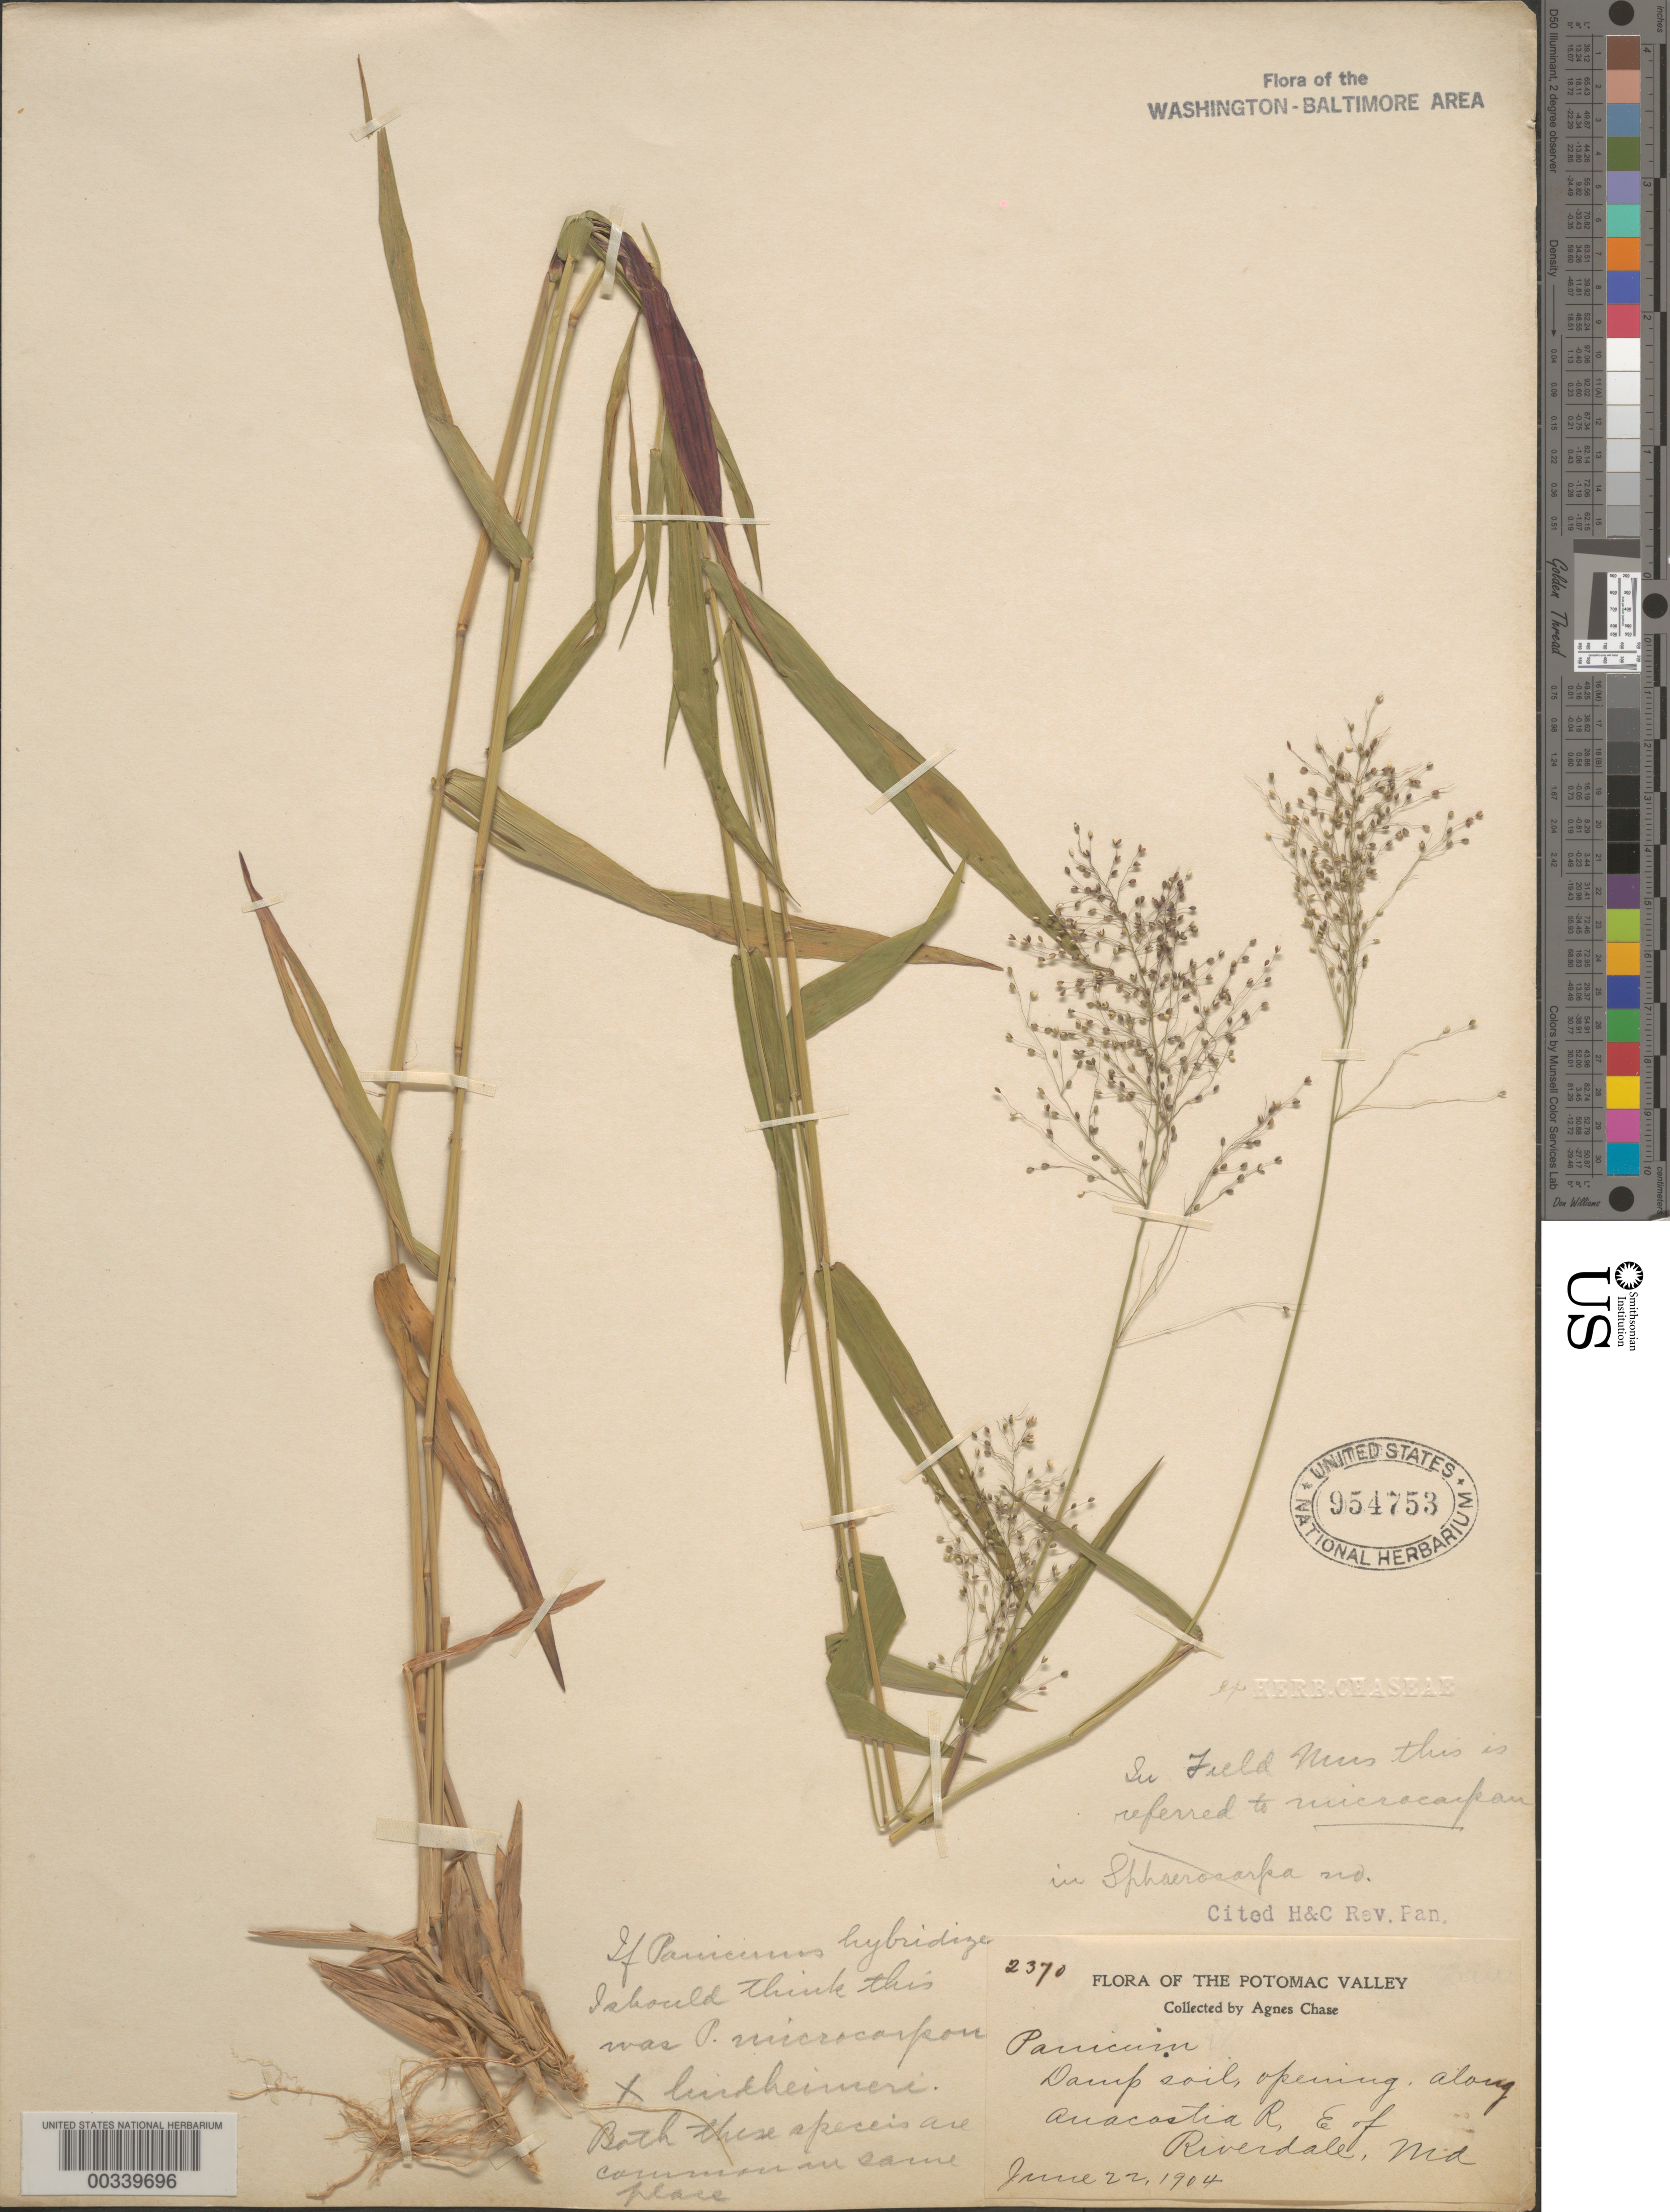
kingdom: Plantae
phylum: Tracheophyta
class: Liliopsida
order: Poales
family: Poaceae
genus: Dichanthelium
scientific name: Dichanthelium dichotomum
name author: (L.) Gould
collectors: A. Chase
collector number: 2370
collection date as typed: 22 Jun 1904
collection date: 1904-06-22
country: United States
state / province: Maryland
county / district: Prince George's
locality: E of Riverdale, Anacostia River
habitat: Riverbank clearing, moist soil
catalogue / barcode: US 954753